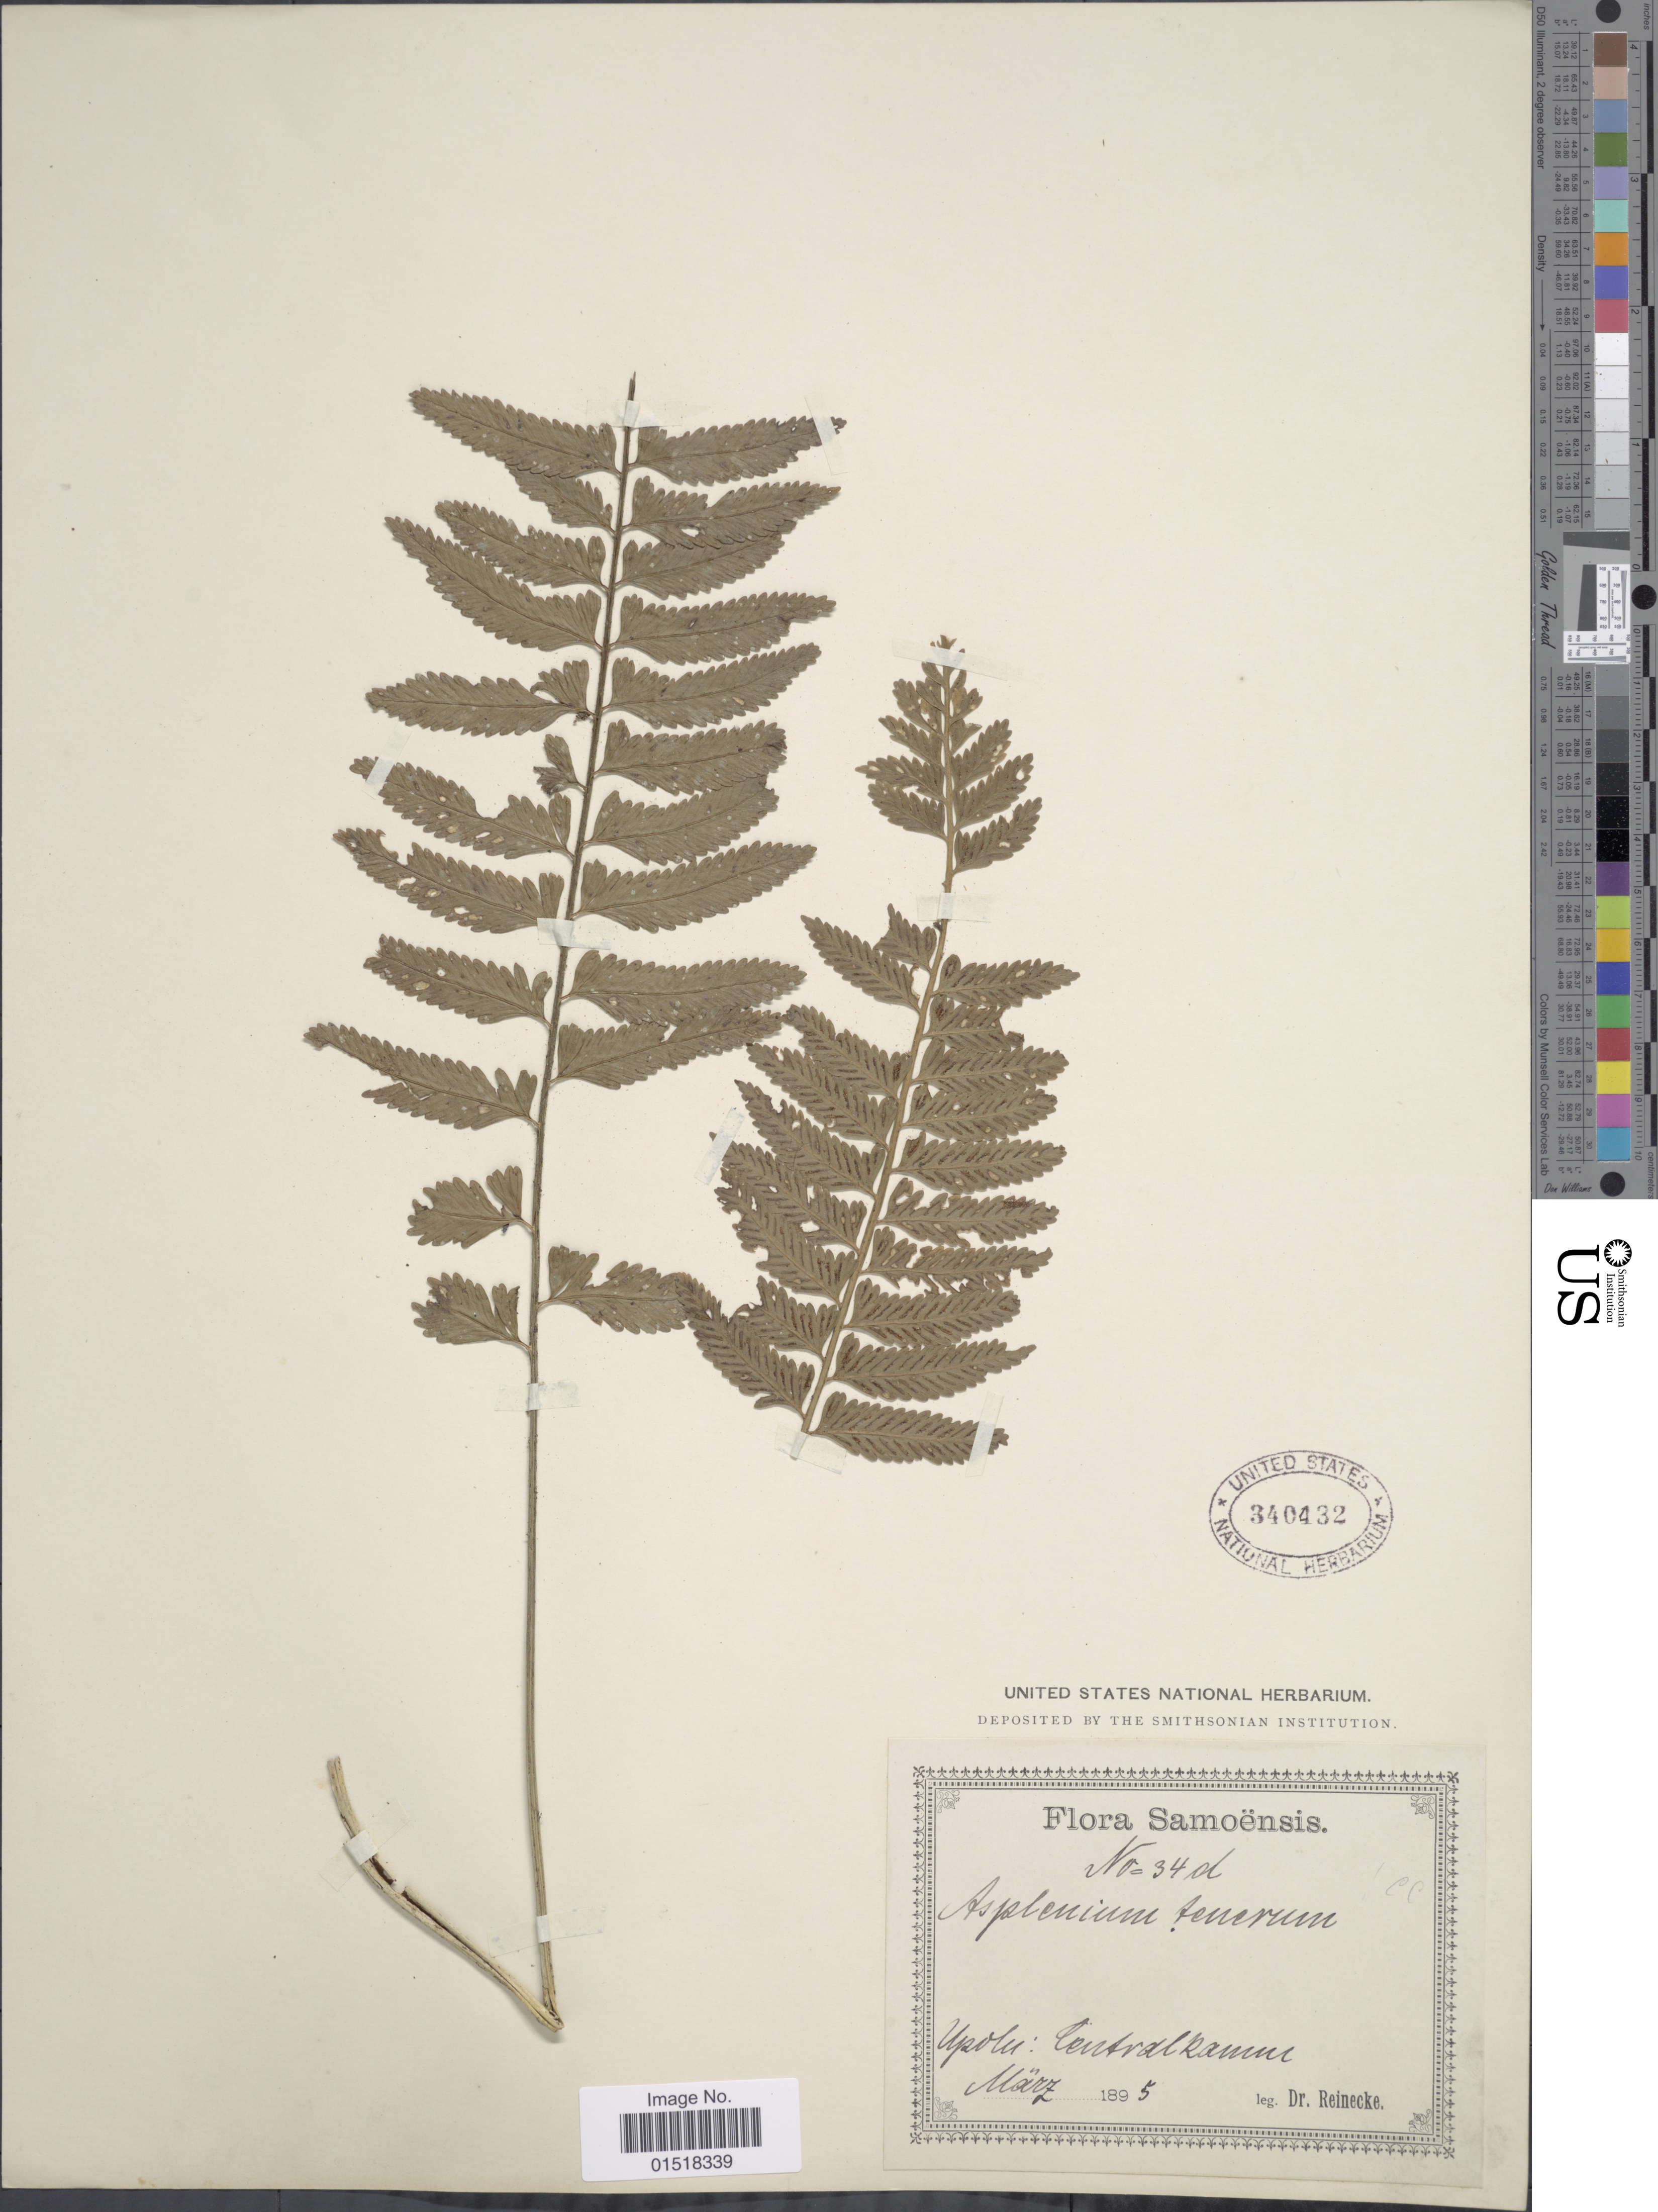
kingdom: Plantae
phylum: Tracheophyta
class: Polypodiopsida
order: Polypodiales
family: Aspleniaceae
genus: Asplenium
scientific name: Asplenium tenerum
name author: G. Forst.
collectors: -- Reinecke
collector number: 34d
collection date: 1895-03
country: Samoa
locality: Samoënsis. Upolu: Central Ramme. [interpreted]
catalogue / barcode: US 340432